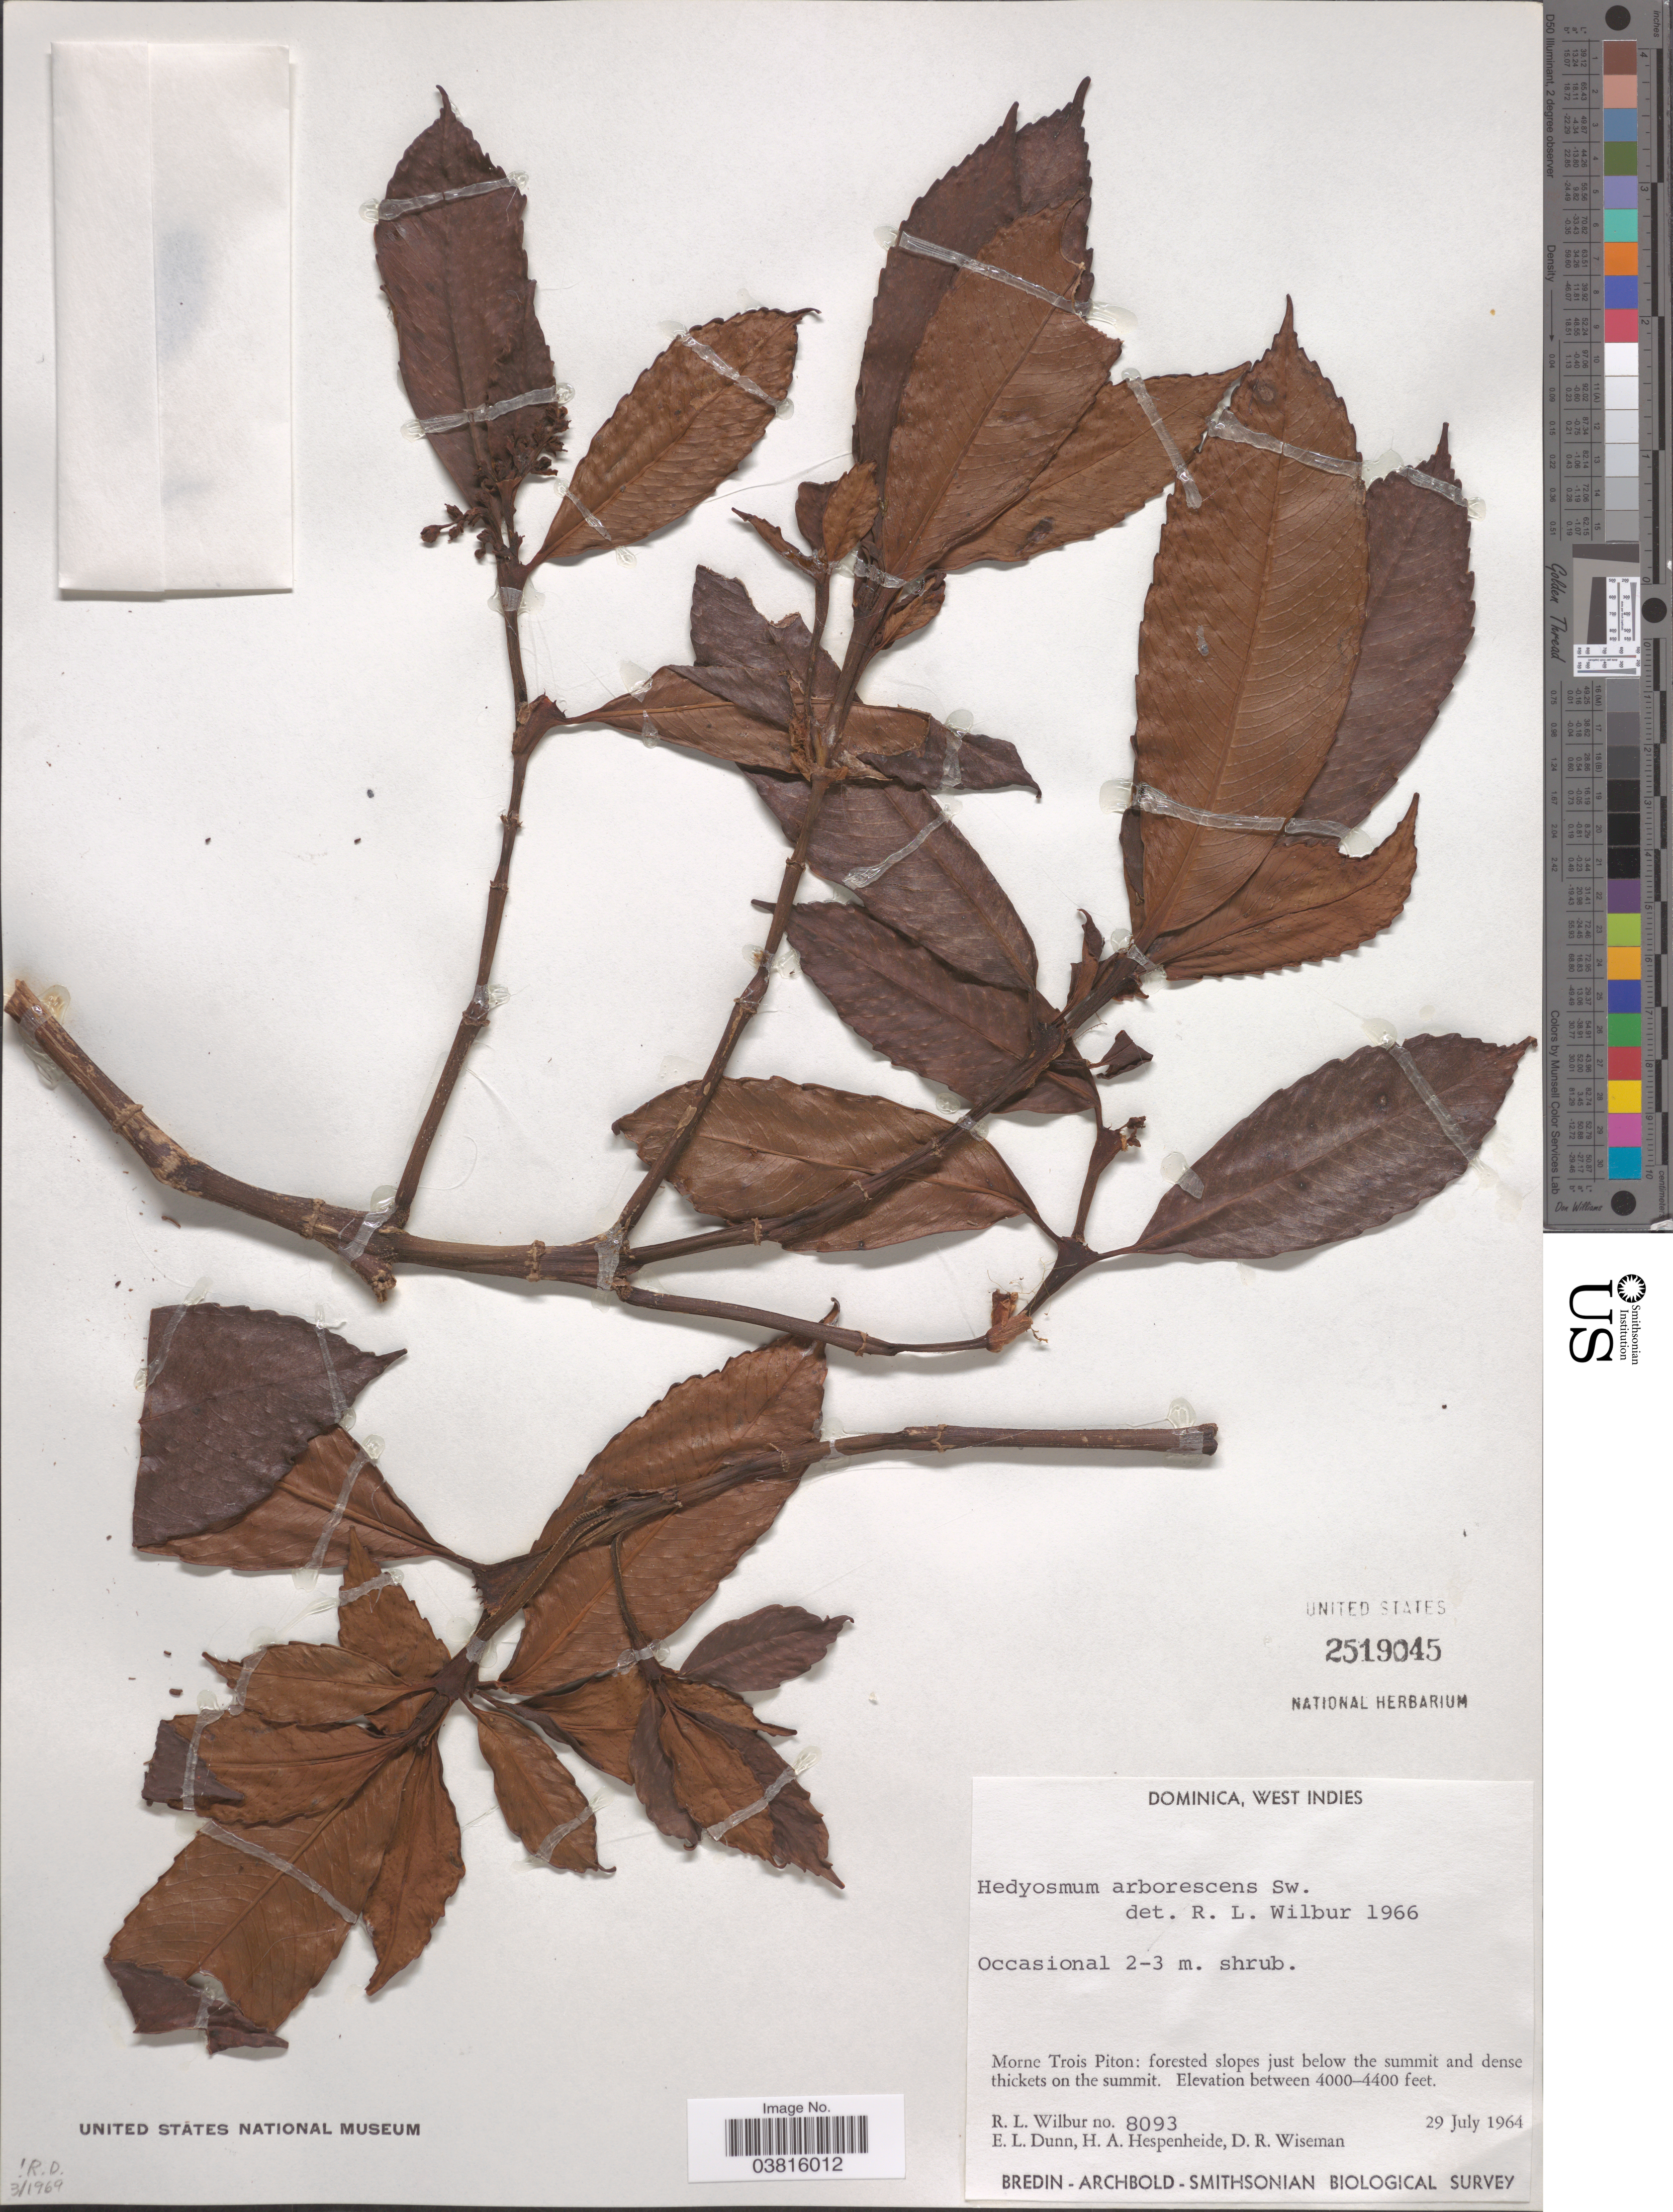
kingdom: Plantae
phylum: Tracheophyta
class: Magnoliopsida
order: Chloranthales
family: Chloranthaceae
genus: Hedyosmum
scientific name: Hedyosmum arborescens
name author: Sw.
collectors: R. L. Wilbur, E. Dunn, H. A. Hespenheide & D. R. Wiseman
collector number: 8093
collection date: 1964-07-29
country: Dominica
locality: Morne Trois Piton: forested slopes just below the summit.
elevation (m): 1219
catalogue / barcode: US 2519045